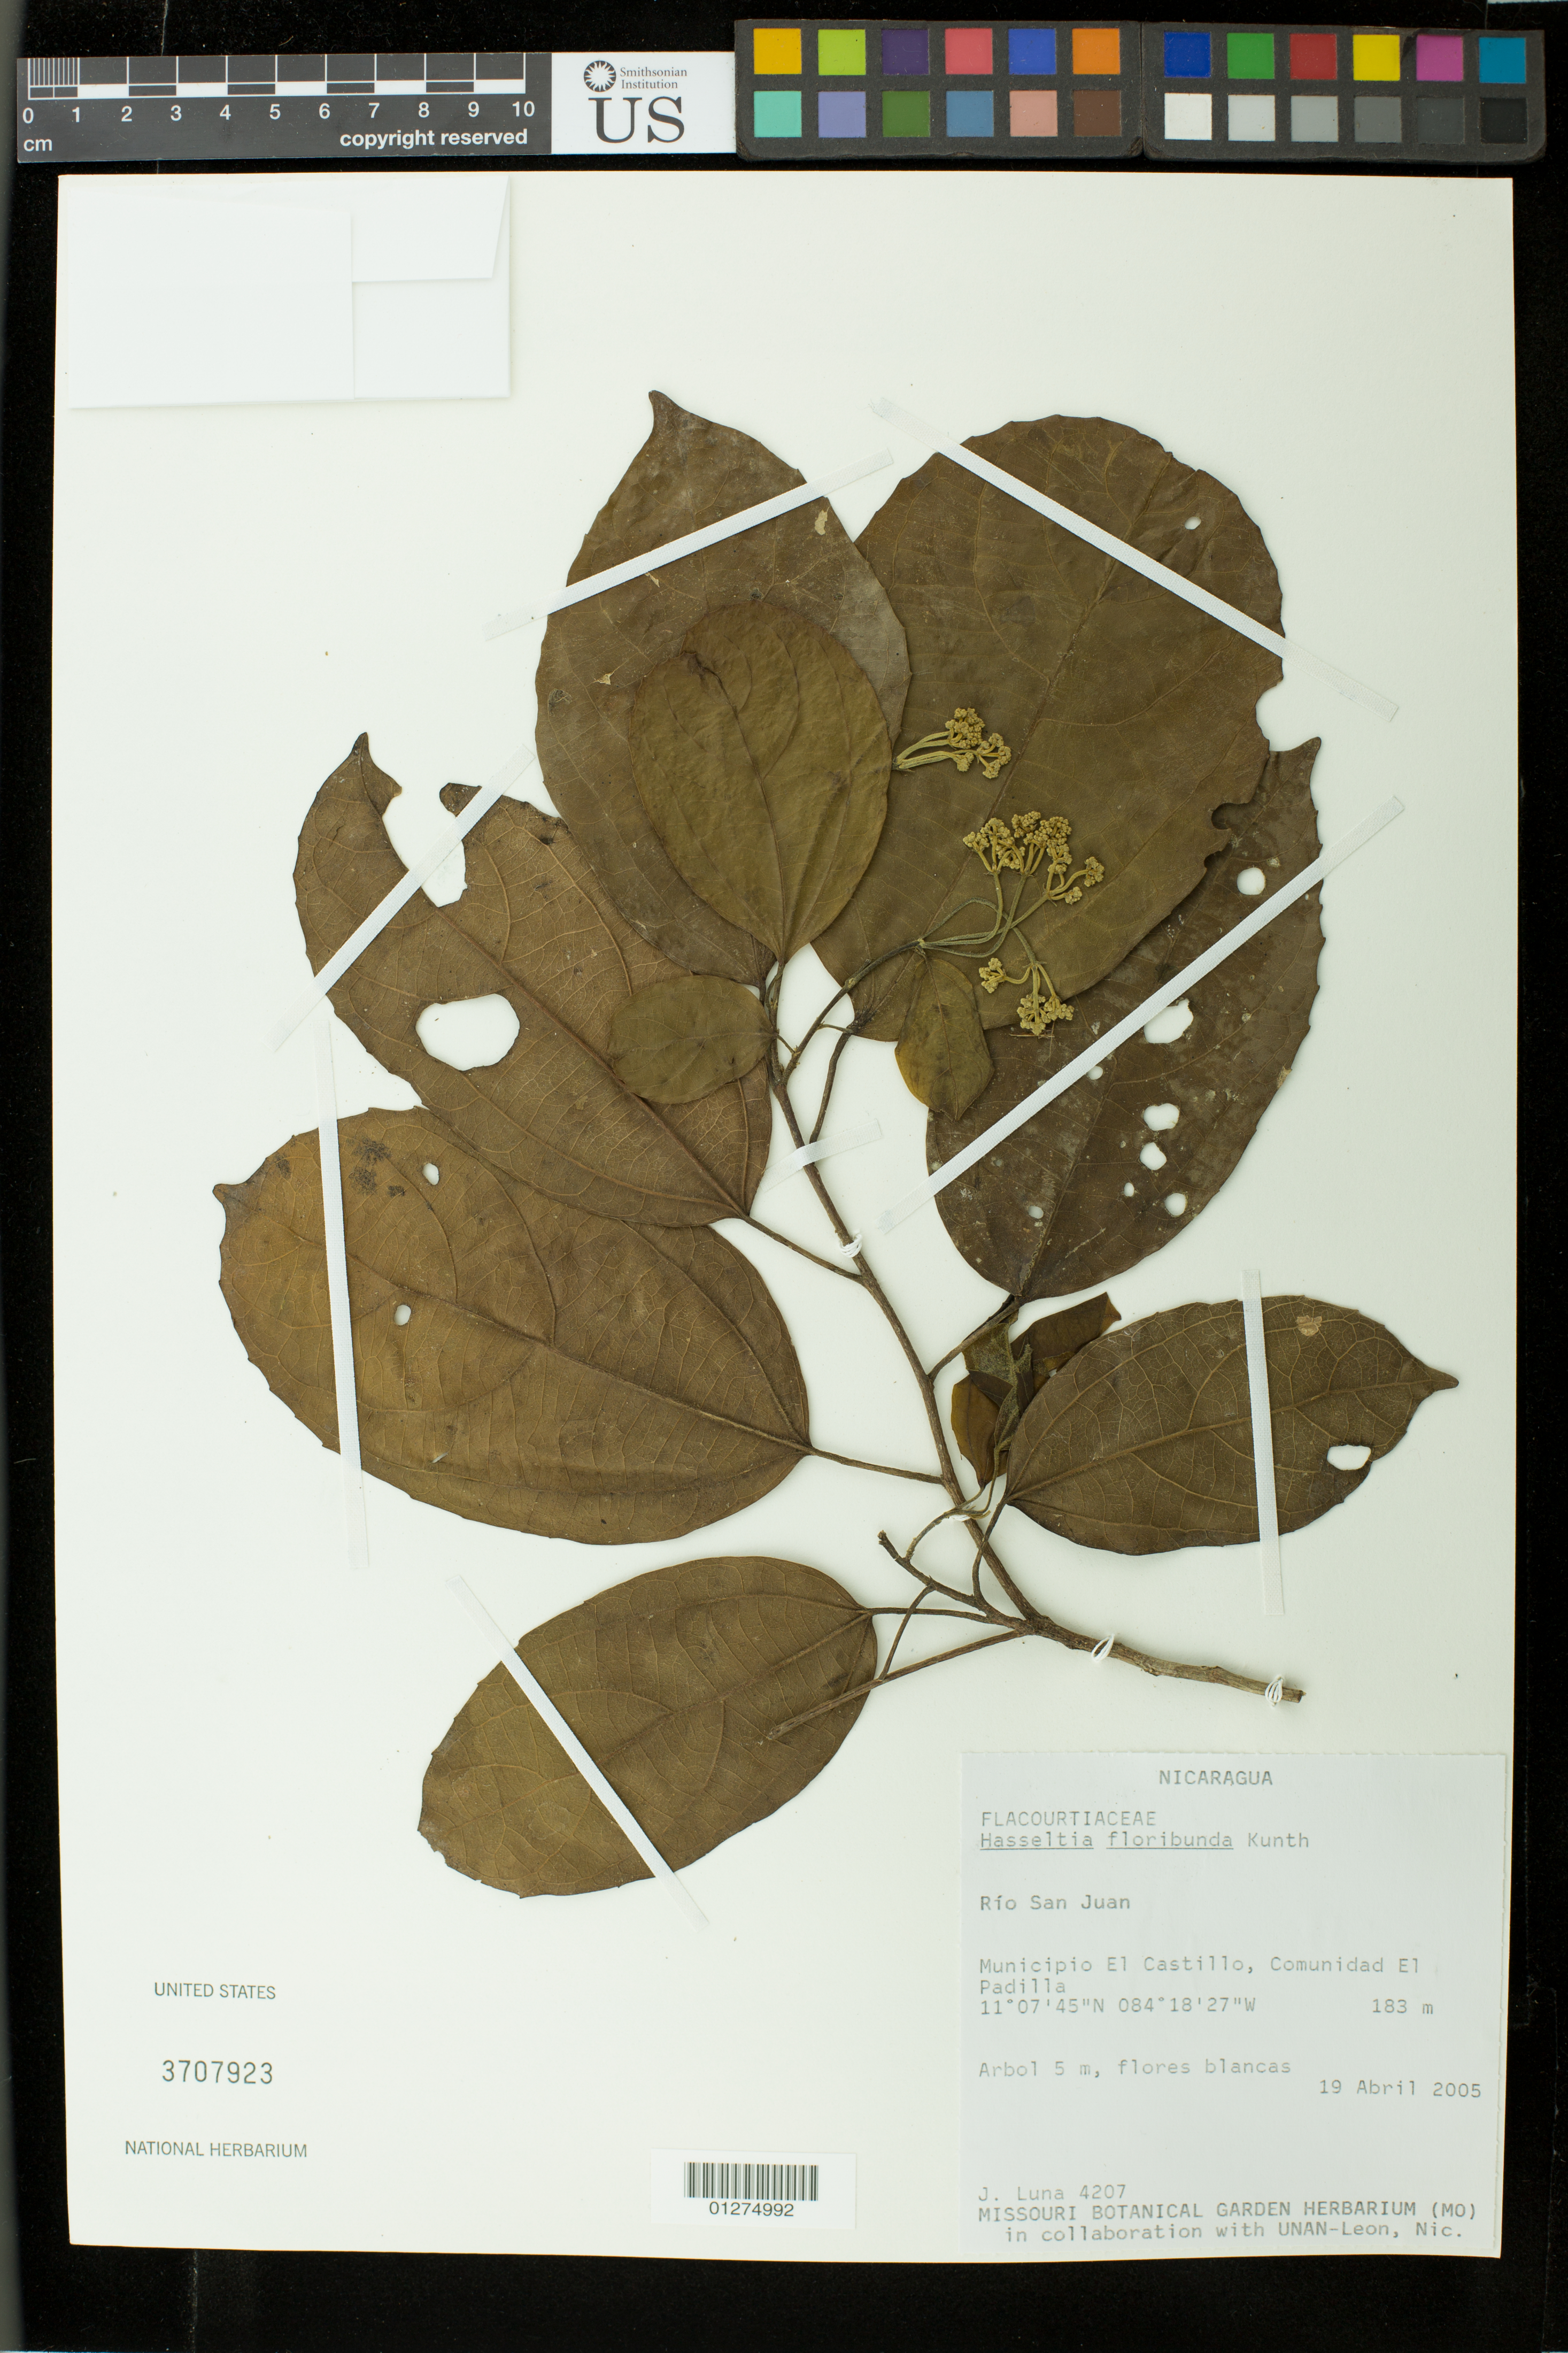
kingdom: Plantae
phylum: Tracheophyta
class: Magnoliopsida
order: Malpighiales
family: Salicaceae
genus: Hasseltia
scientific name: Hasseltia floribunda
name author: Kunth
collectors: J. Luna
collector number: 4207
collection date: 2005-04-19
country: Nicaragua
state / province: Río San Juan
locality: Municipio El Castillo, Comunidad El Padilla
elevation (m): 183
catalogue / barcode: US 3707923